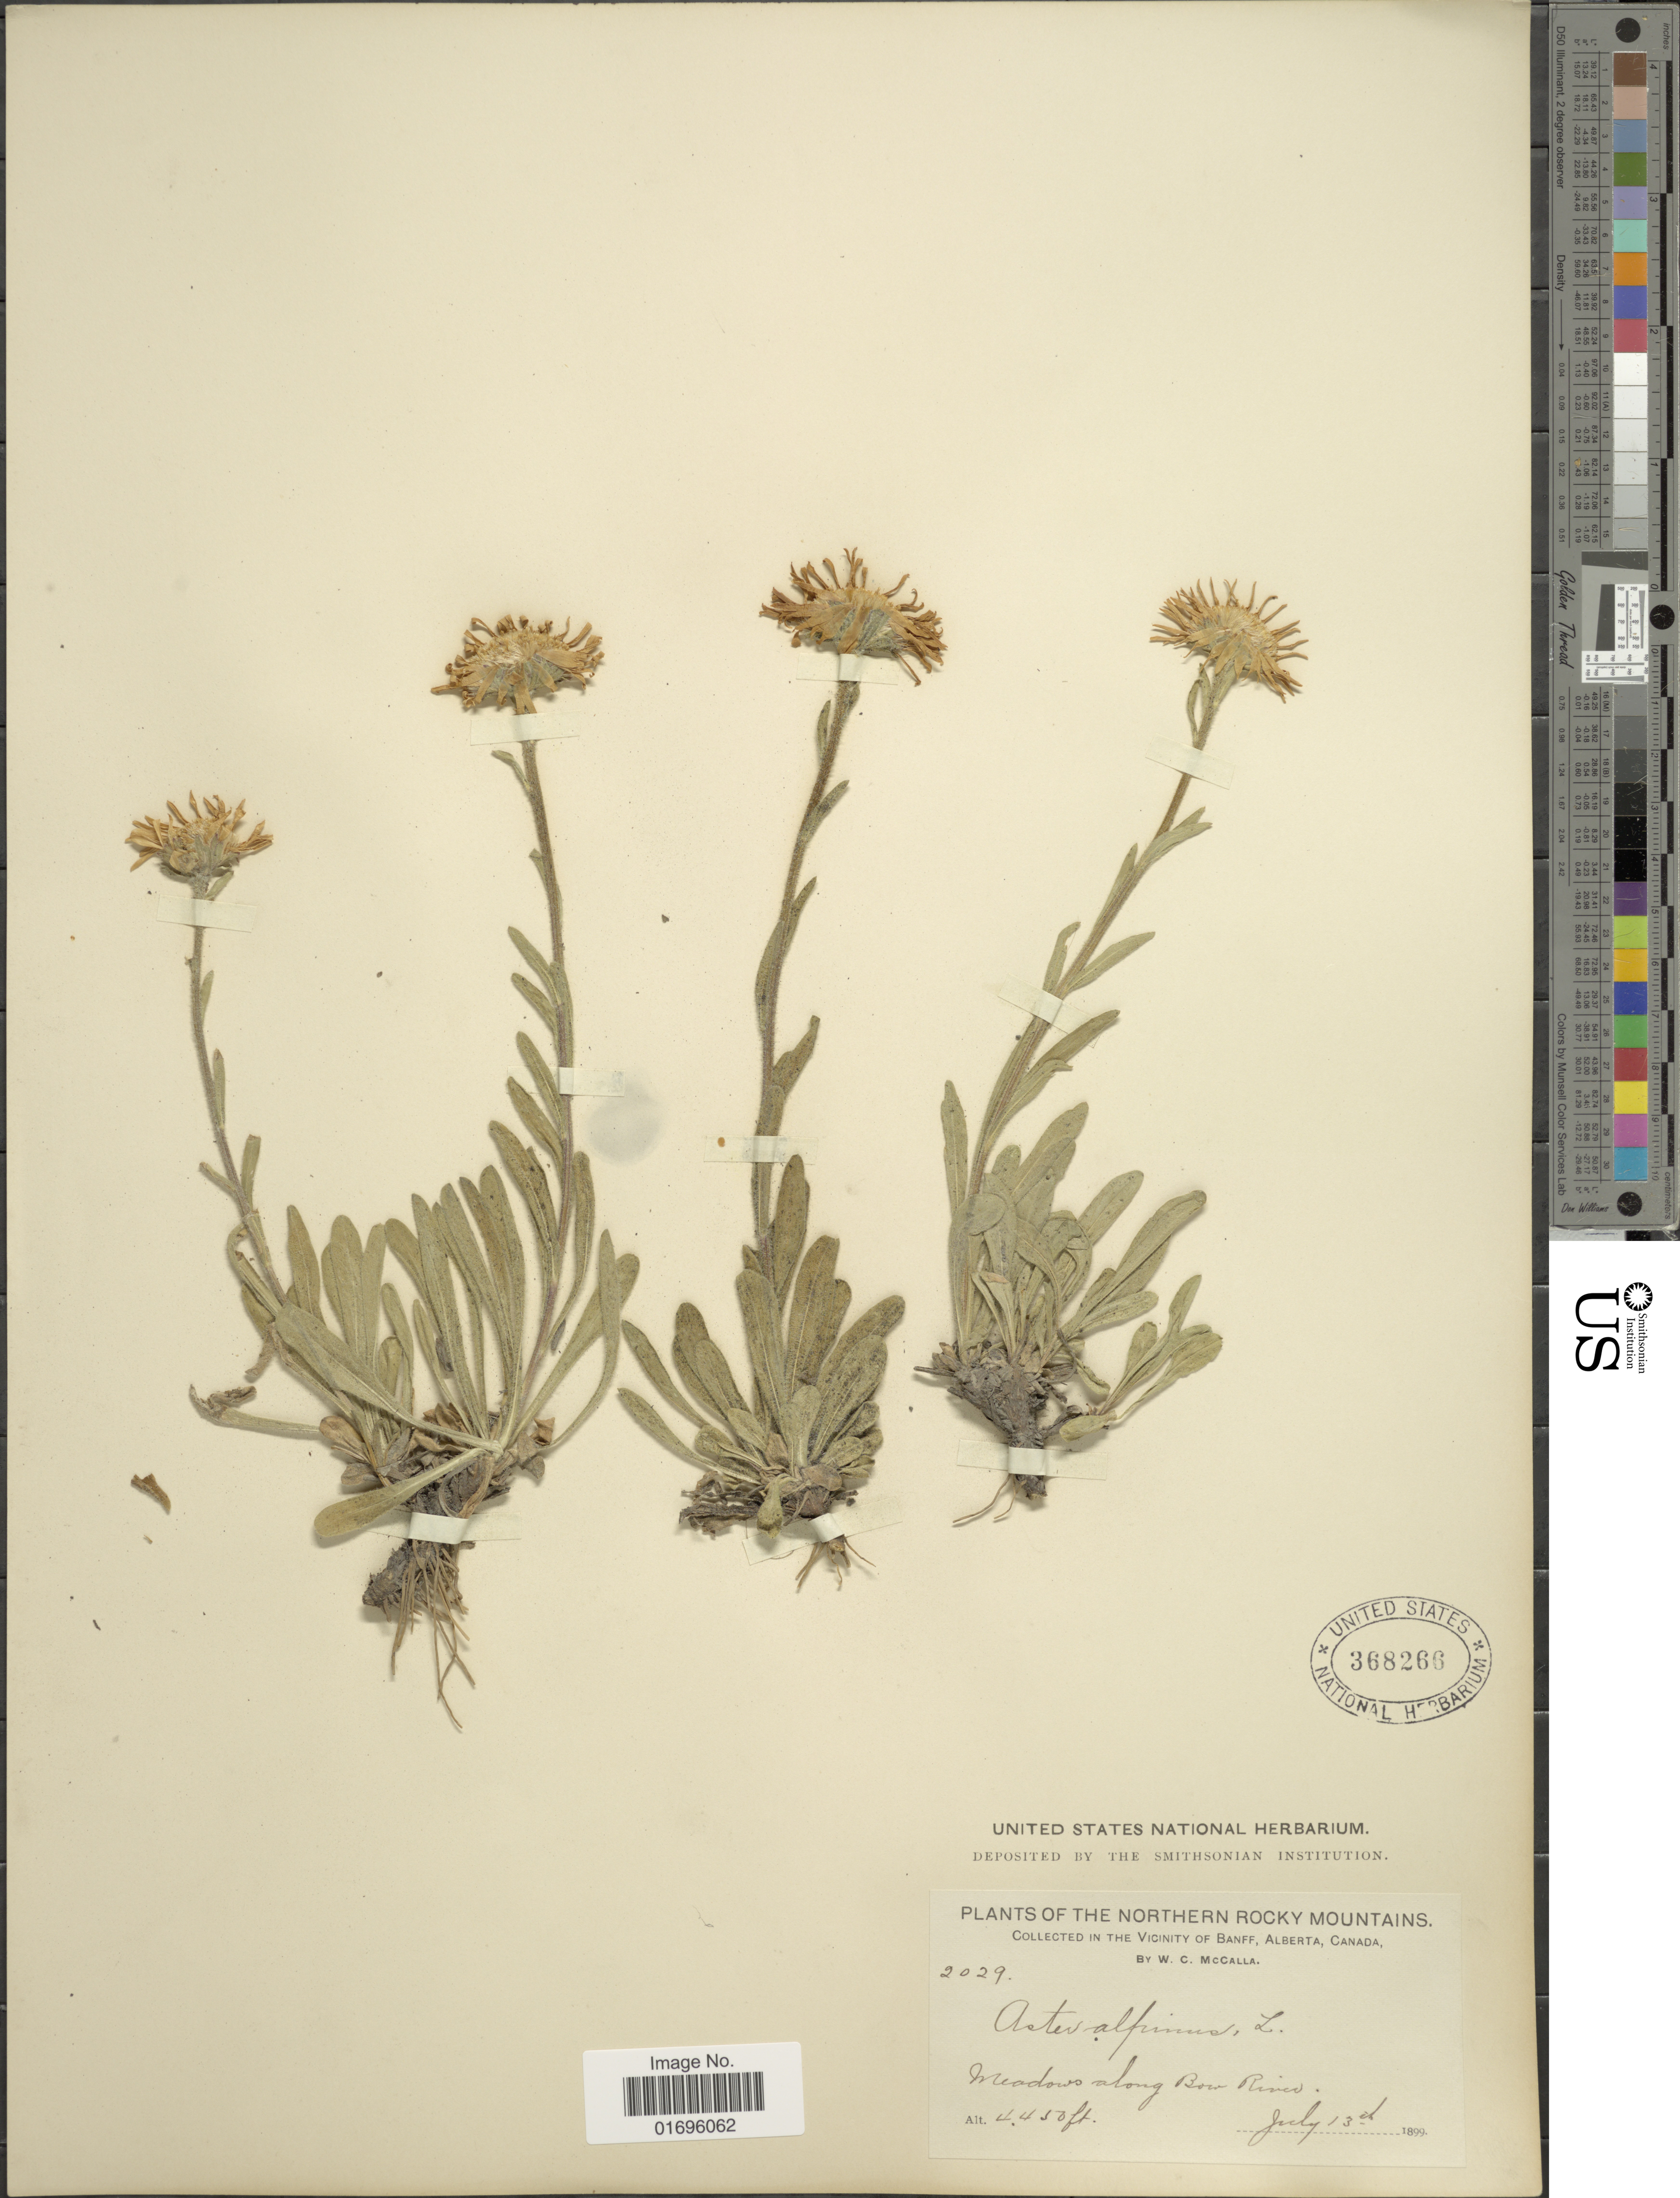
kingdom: Plantae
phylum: Tracheophyta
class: Magnoliopsida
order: Asterales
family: Asteraceae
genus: Aster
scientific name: Aster alpinus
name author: L.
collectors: W. McCalla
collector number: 2029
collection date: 1899-07-13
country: Canada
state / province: Alberta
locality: Northern Rocky Mountains. In the Vicinity of Banff, Alberta, Canada. Meadows along Bow River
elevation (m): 1356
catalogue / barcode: US 368266